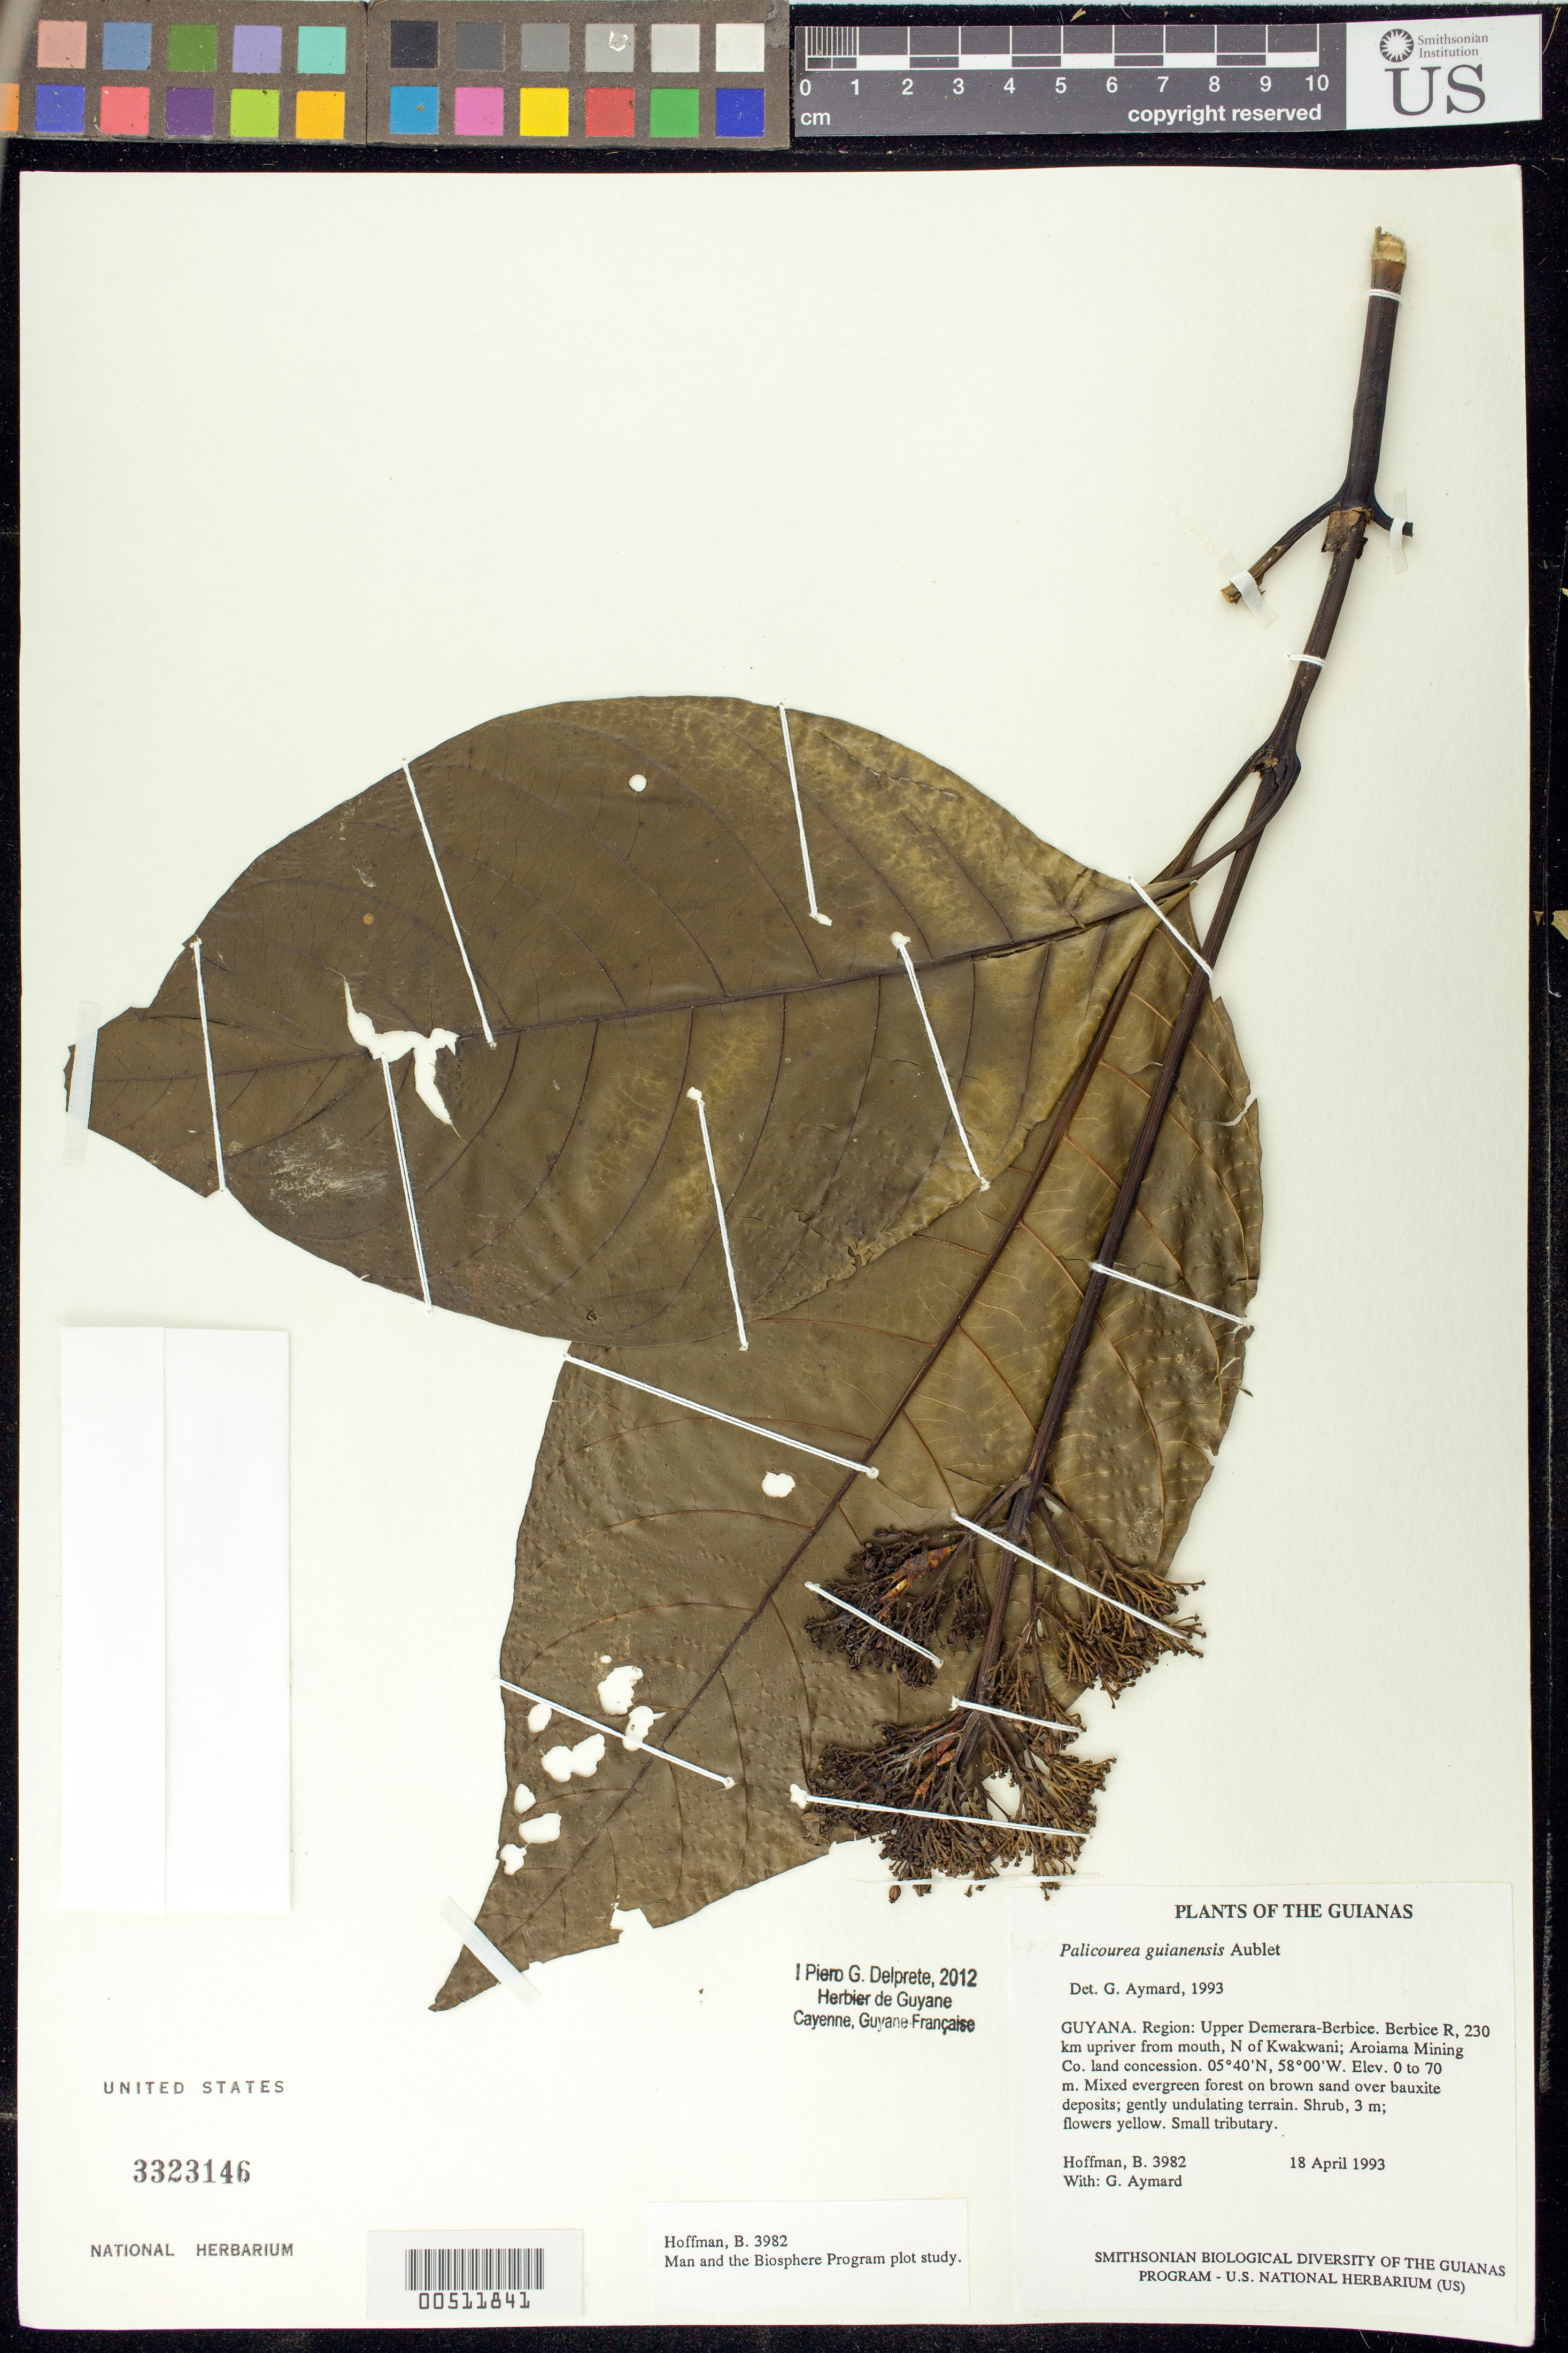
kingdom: Plantae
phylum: Tracheophyta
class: Magnoliopsida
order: Gentianales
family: Rubiaceae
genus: Palicourea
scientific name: Palicourea guianensis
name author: Aubl.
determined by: Taylor, Charlotte M.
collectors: B. Hoffman & G. A. Aymard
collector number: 3982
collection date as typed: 18 April 1993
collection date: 1993-04-18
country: Guyana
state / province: U. Demerara-Berbice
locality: Berbice River, 230 km upriver from mouth, N of Kwakwani; Aroiama Mining Co. land concession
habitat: Mixed evergreen forest (mostly disturbed) on brown sandy loam over bauxite deposits; gently undulating terrain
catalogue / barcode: US 3323146